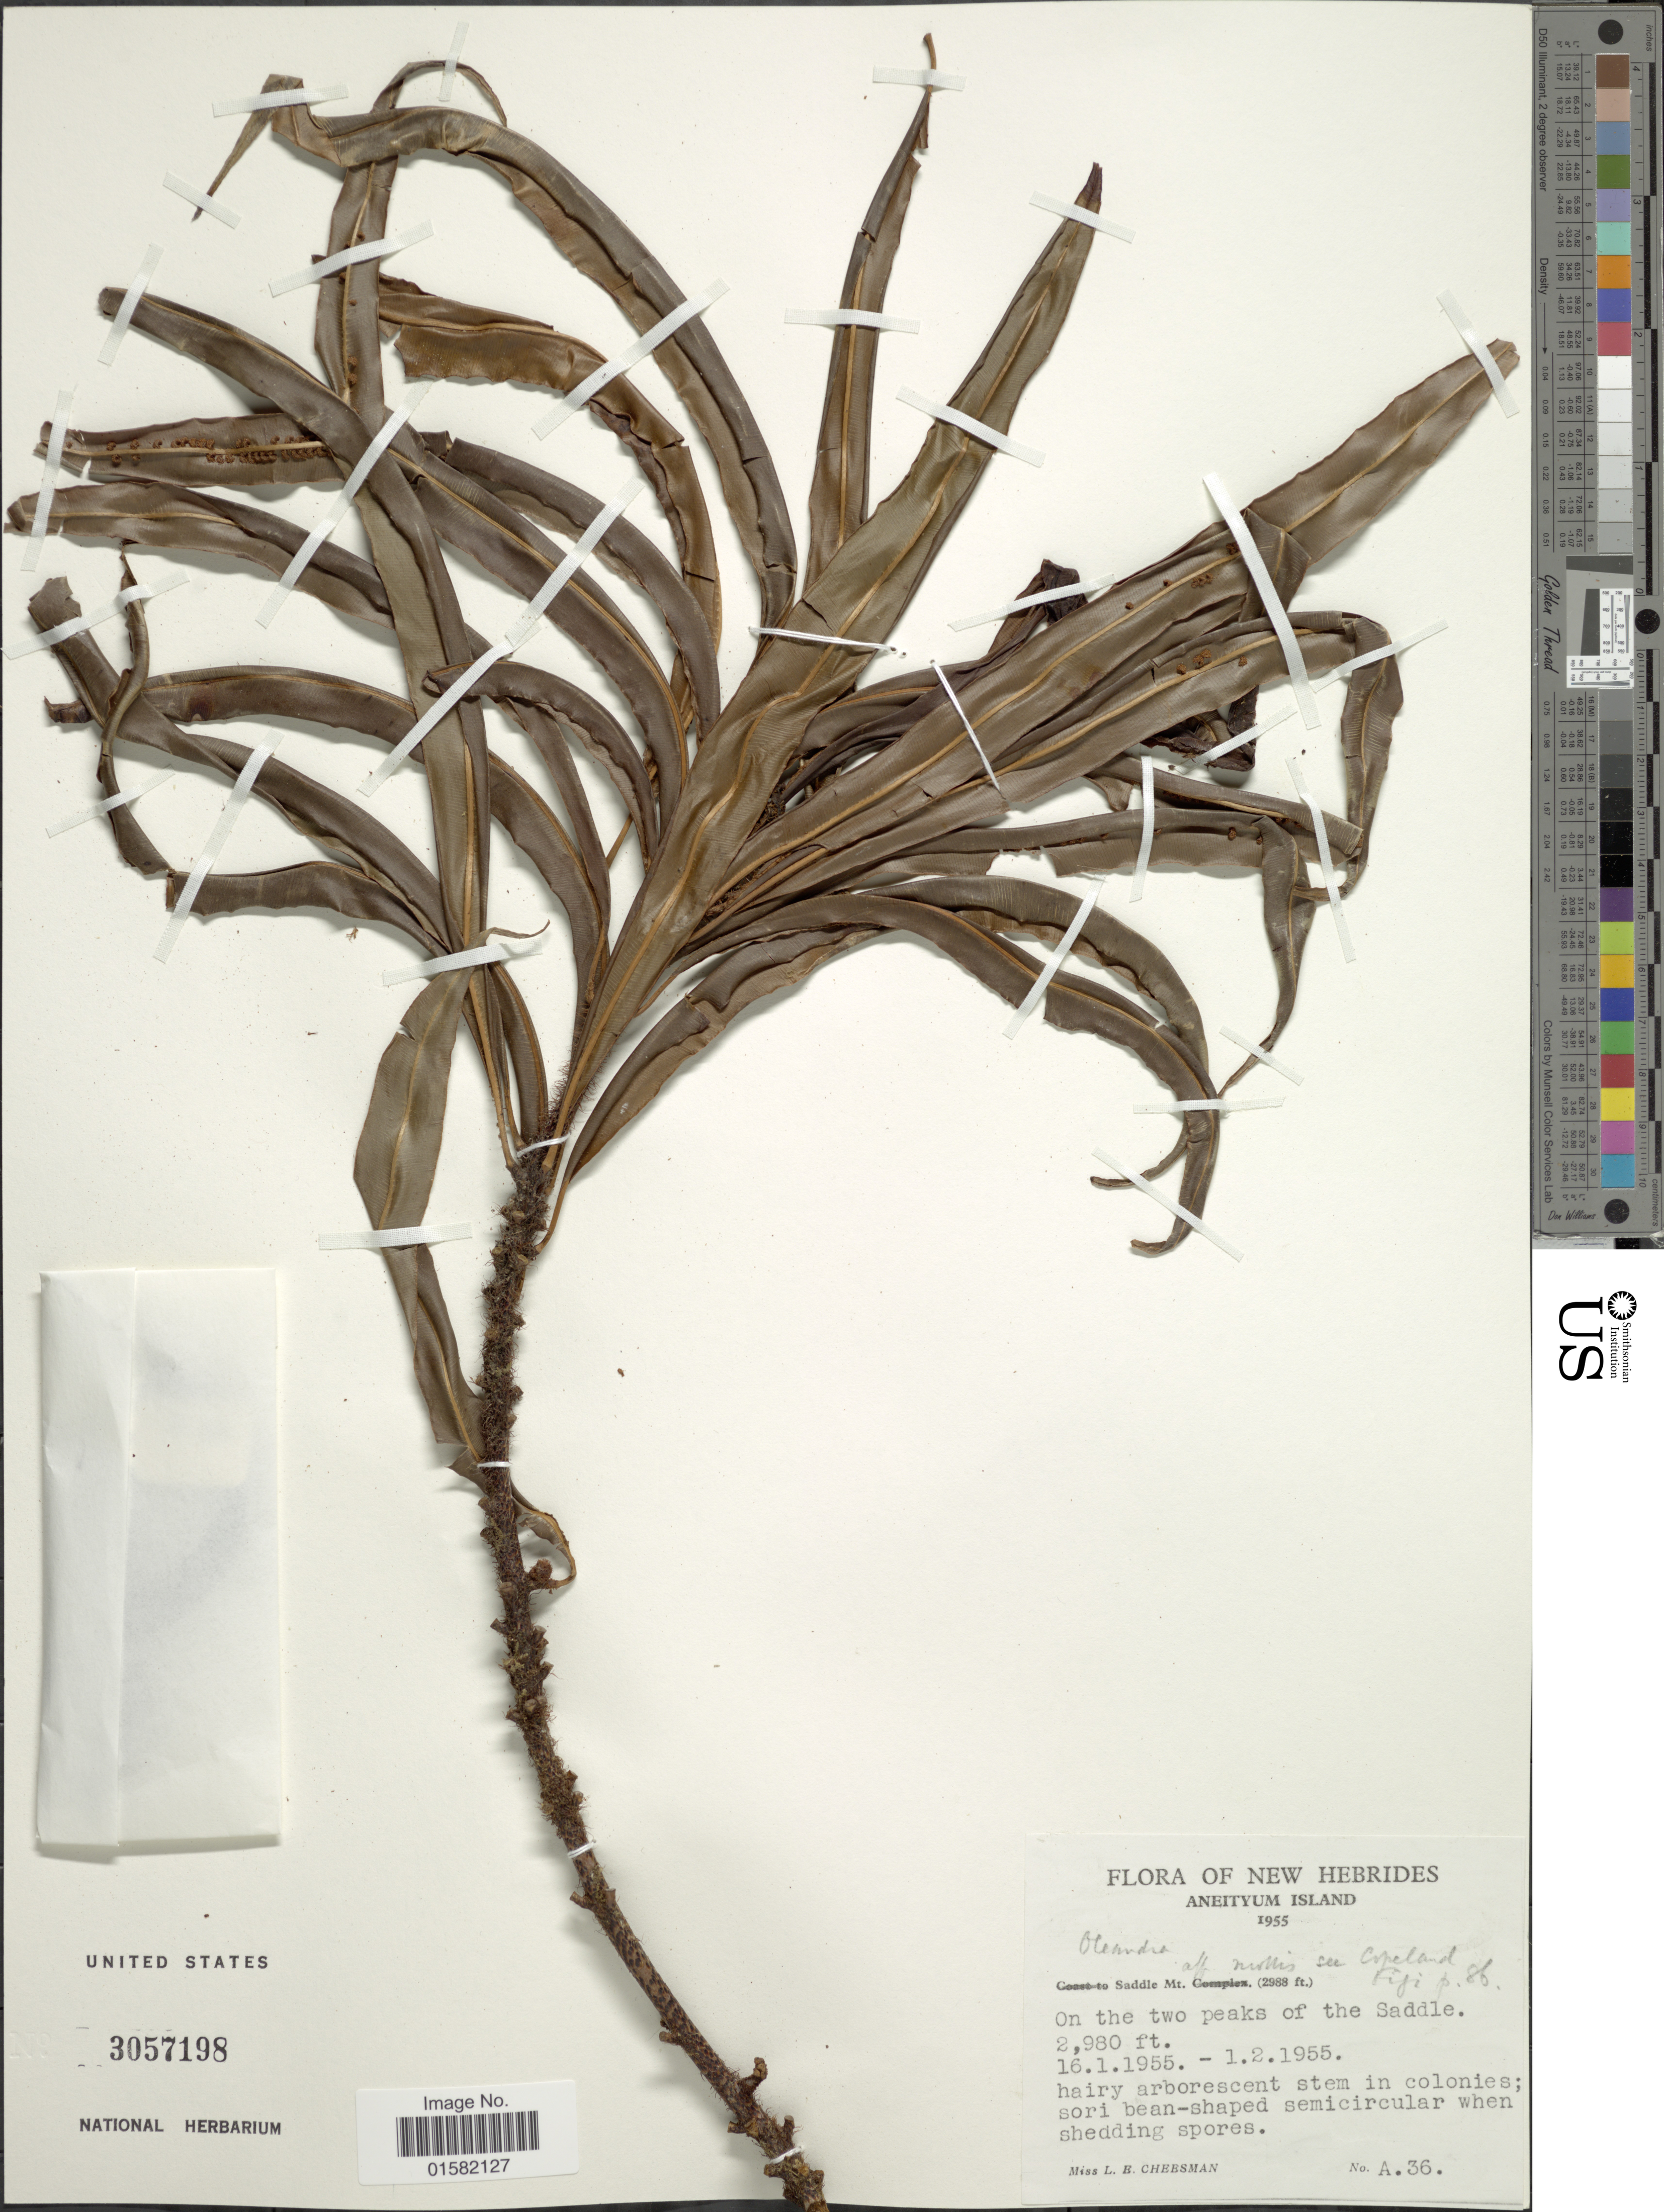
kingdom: Plantae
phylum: Tracheophyta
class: Polypodiopsida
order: Polypodiales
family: Oleandraceae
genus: Oleandra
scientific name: Oleandra neriiformis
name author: Cav.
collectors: L. E. Cheesman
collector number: A36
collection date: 1955-01-16/1955-02-01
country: Vanuatu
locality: New Hebrides, Aneityum Island, Saddle Mt. On the two peaks of the Saddle.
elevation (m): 908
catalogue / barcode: US 3057198